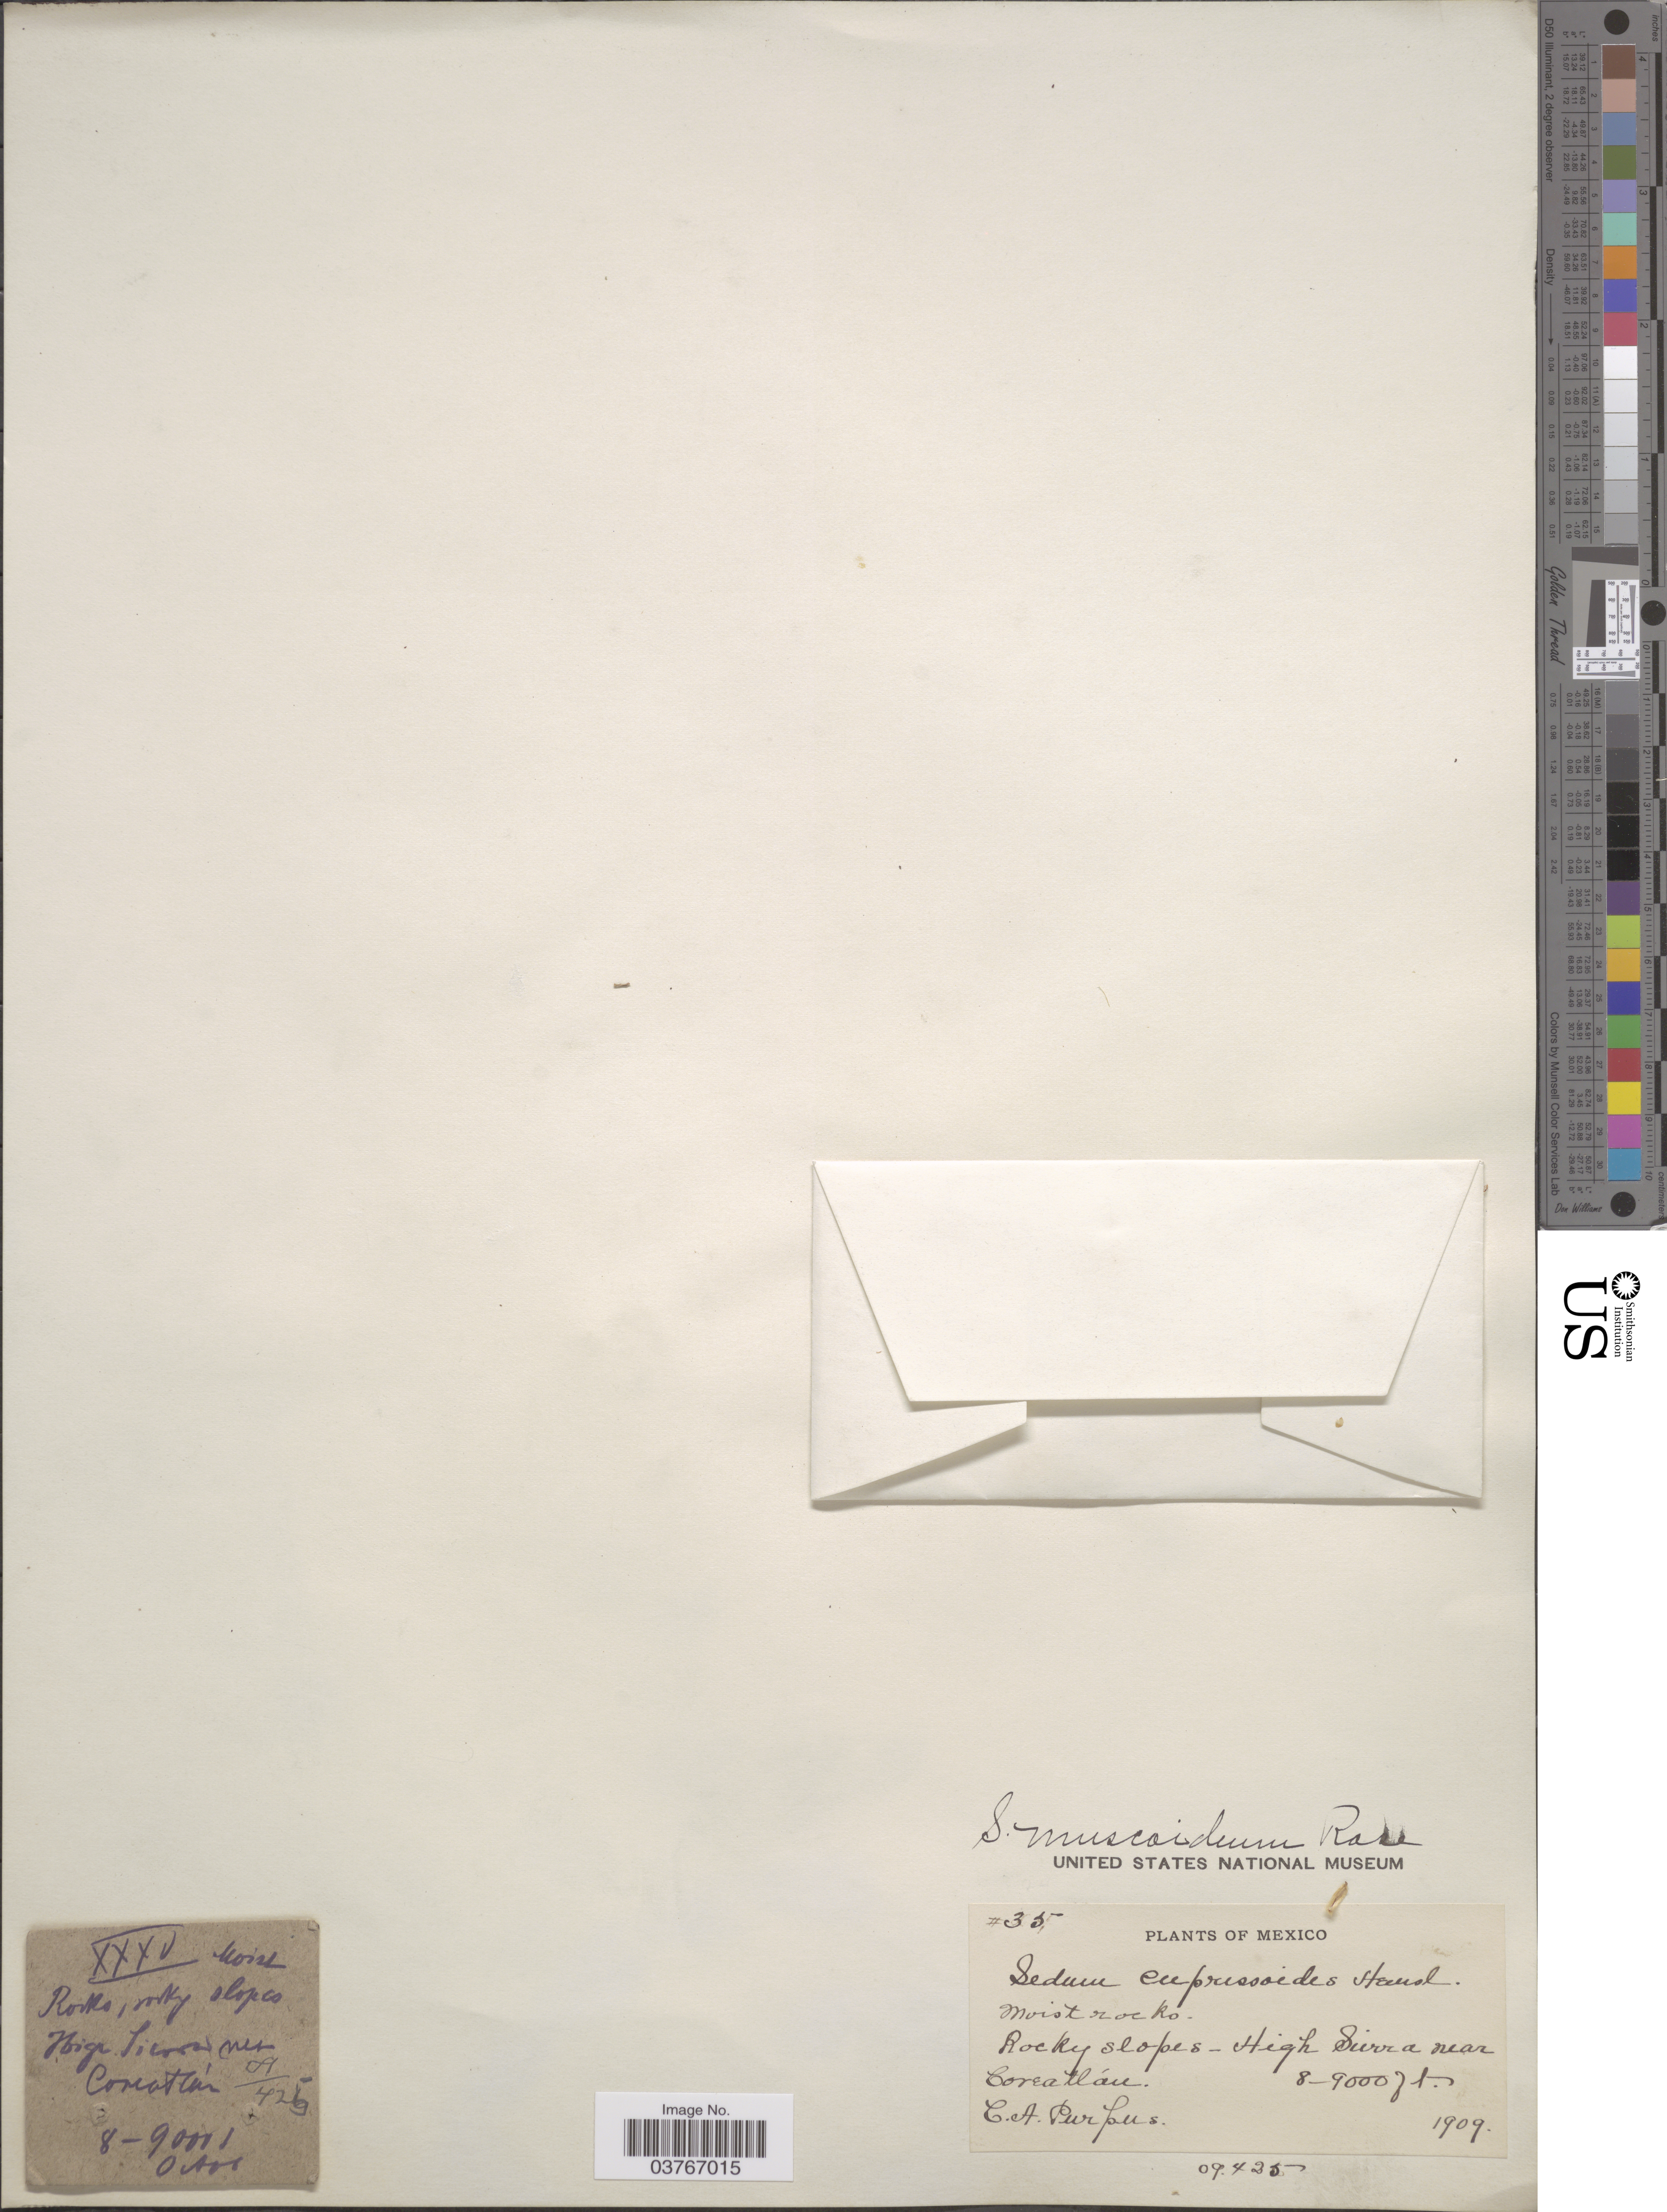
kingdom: Plantae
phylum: Tracheophyta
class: Magnoliopsida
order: Saxifragales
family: Crassulaceae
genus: Sedum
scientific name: Sedum cupressoides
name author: Hemsl.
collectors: C. A. Purpus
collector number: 35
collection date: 1909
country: Mexico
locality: Rocky slopes- High Sierra near Coreatlán (Coxcatlan)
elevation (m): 2438